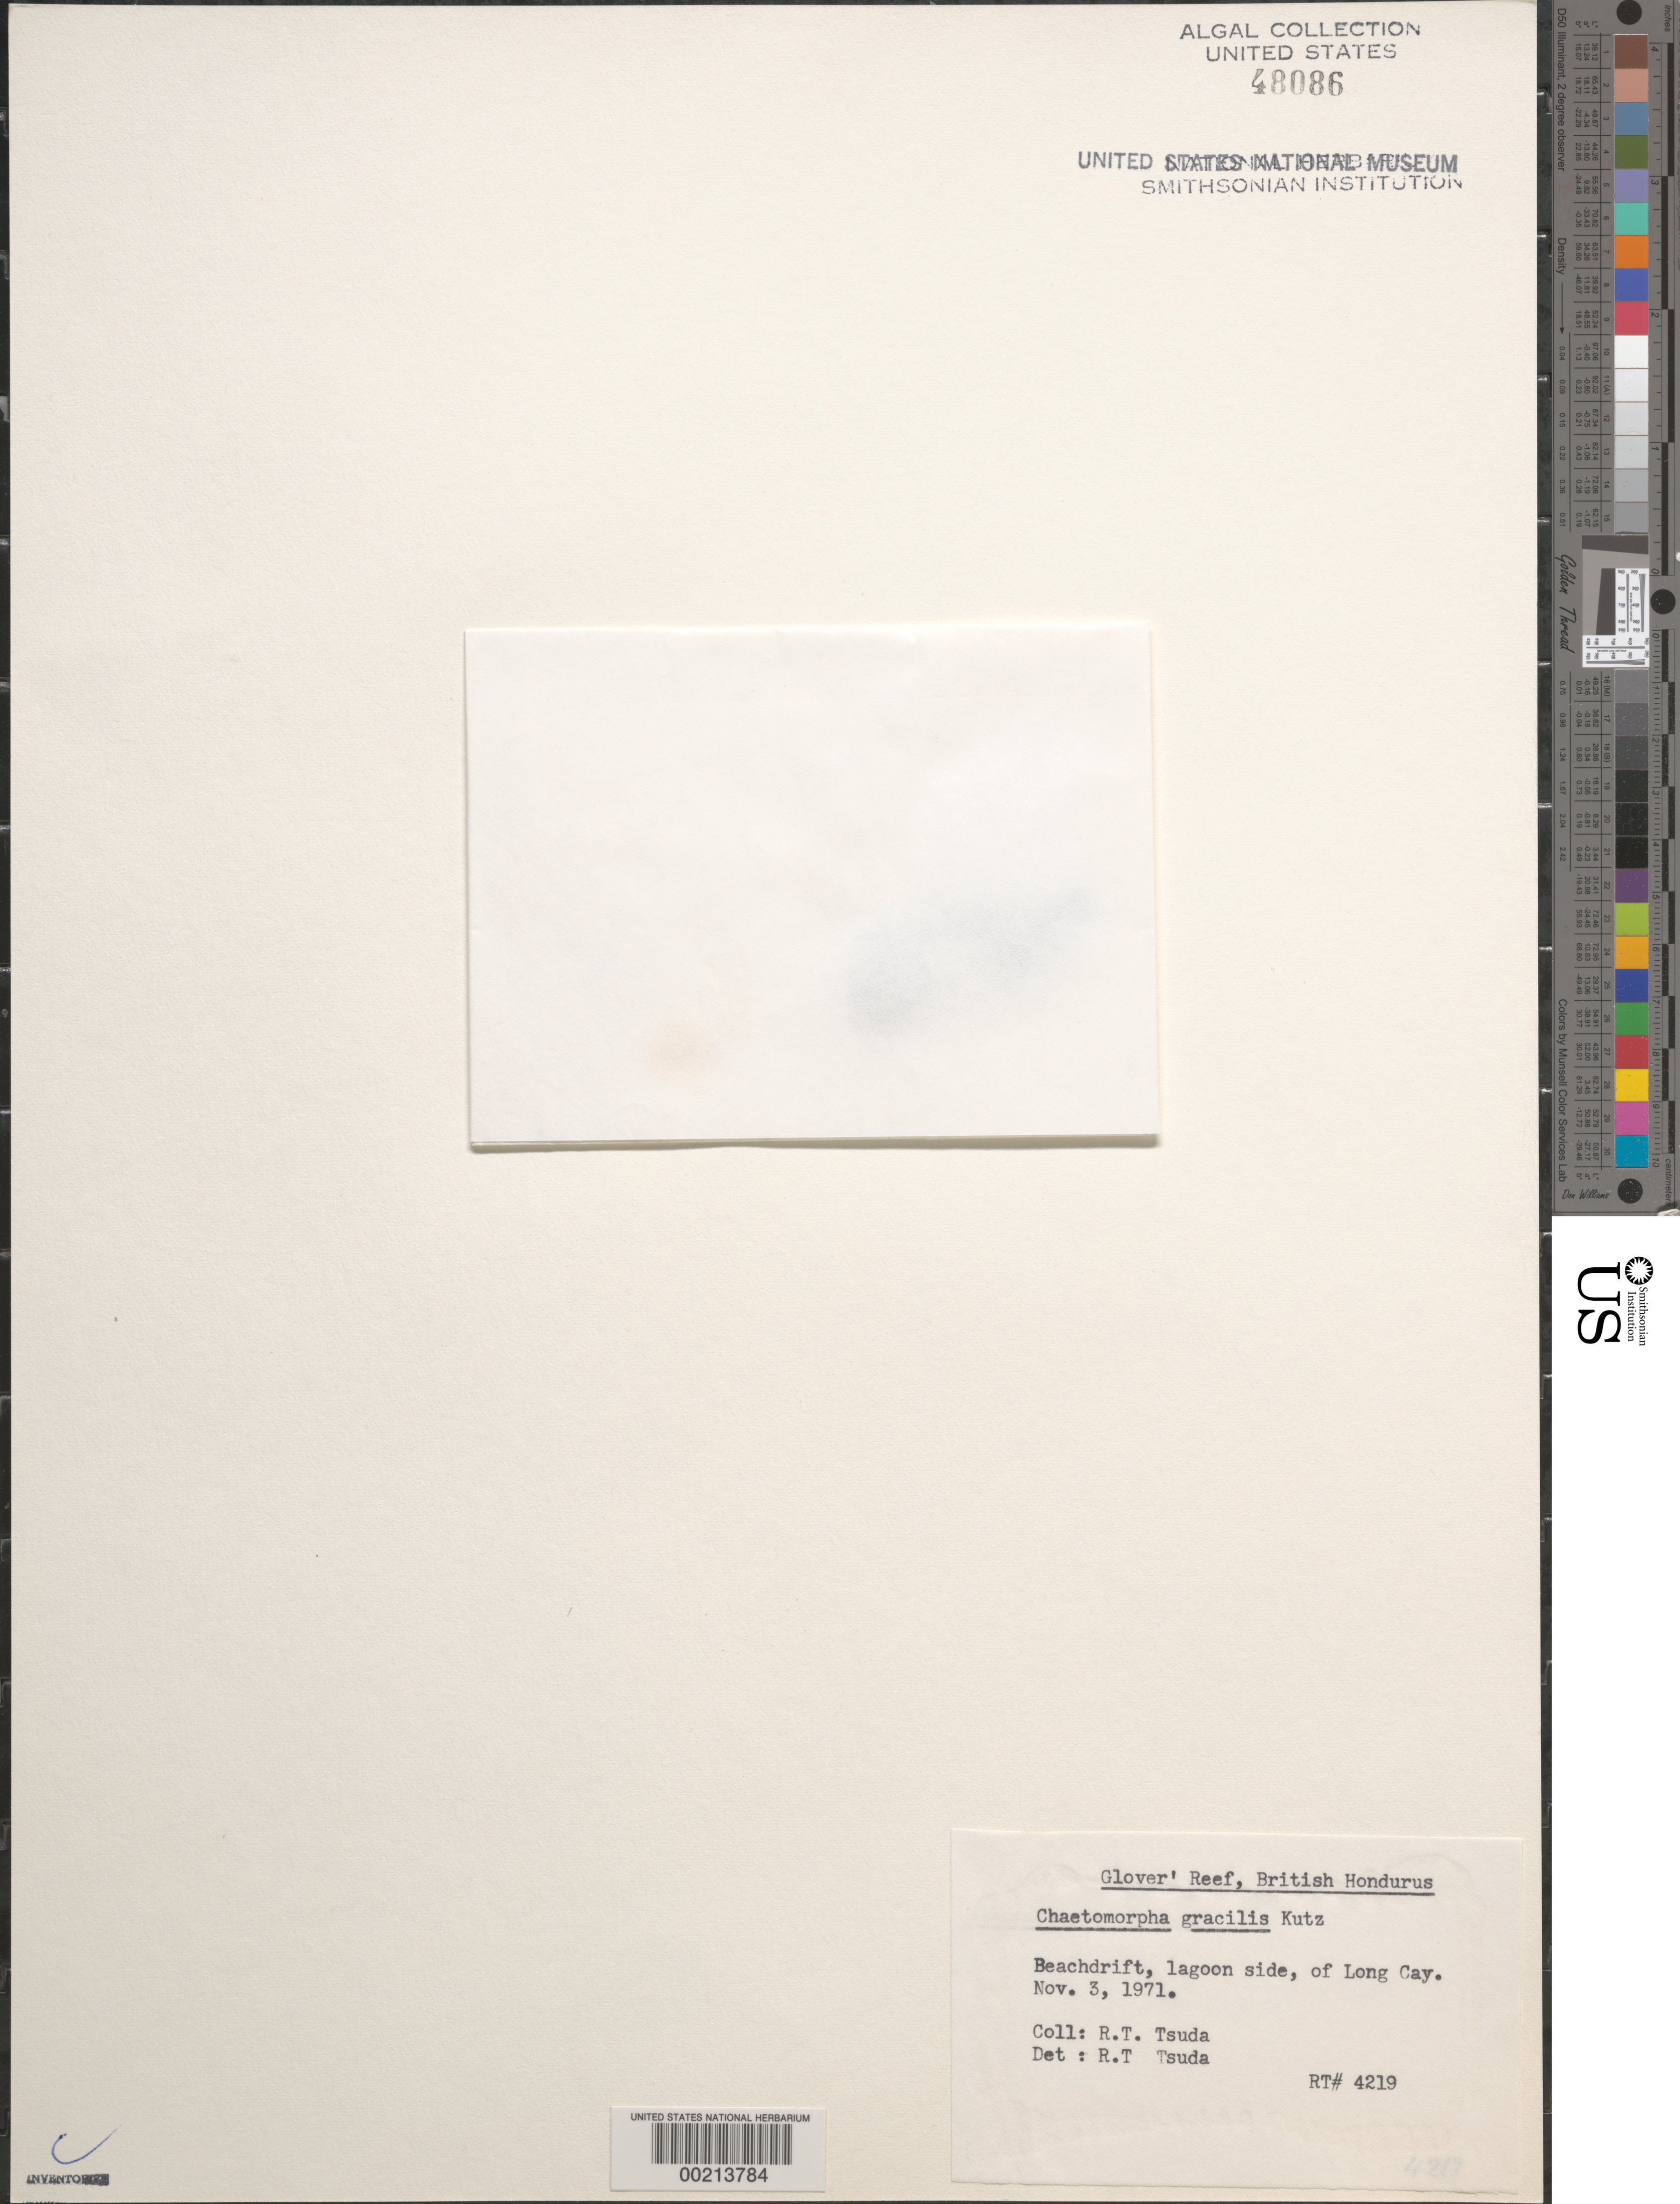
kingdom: Plantae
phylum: Chlorophyta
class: Ulvophyceae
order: Cladophorales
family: Cladophoraceae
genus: Chaetomorpha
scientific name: Chaetomorpha gracilis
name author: Kütz.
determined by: Tsuda, R. T.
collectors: R. Tsuda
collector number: Rt 4219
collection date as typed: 03 Nov 1971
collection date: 1971-11-03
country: Belize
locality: Glover's Reef, Long Cay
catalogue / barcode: US 48086